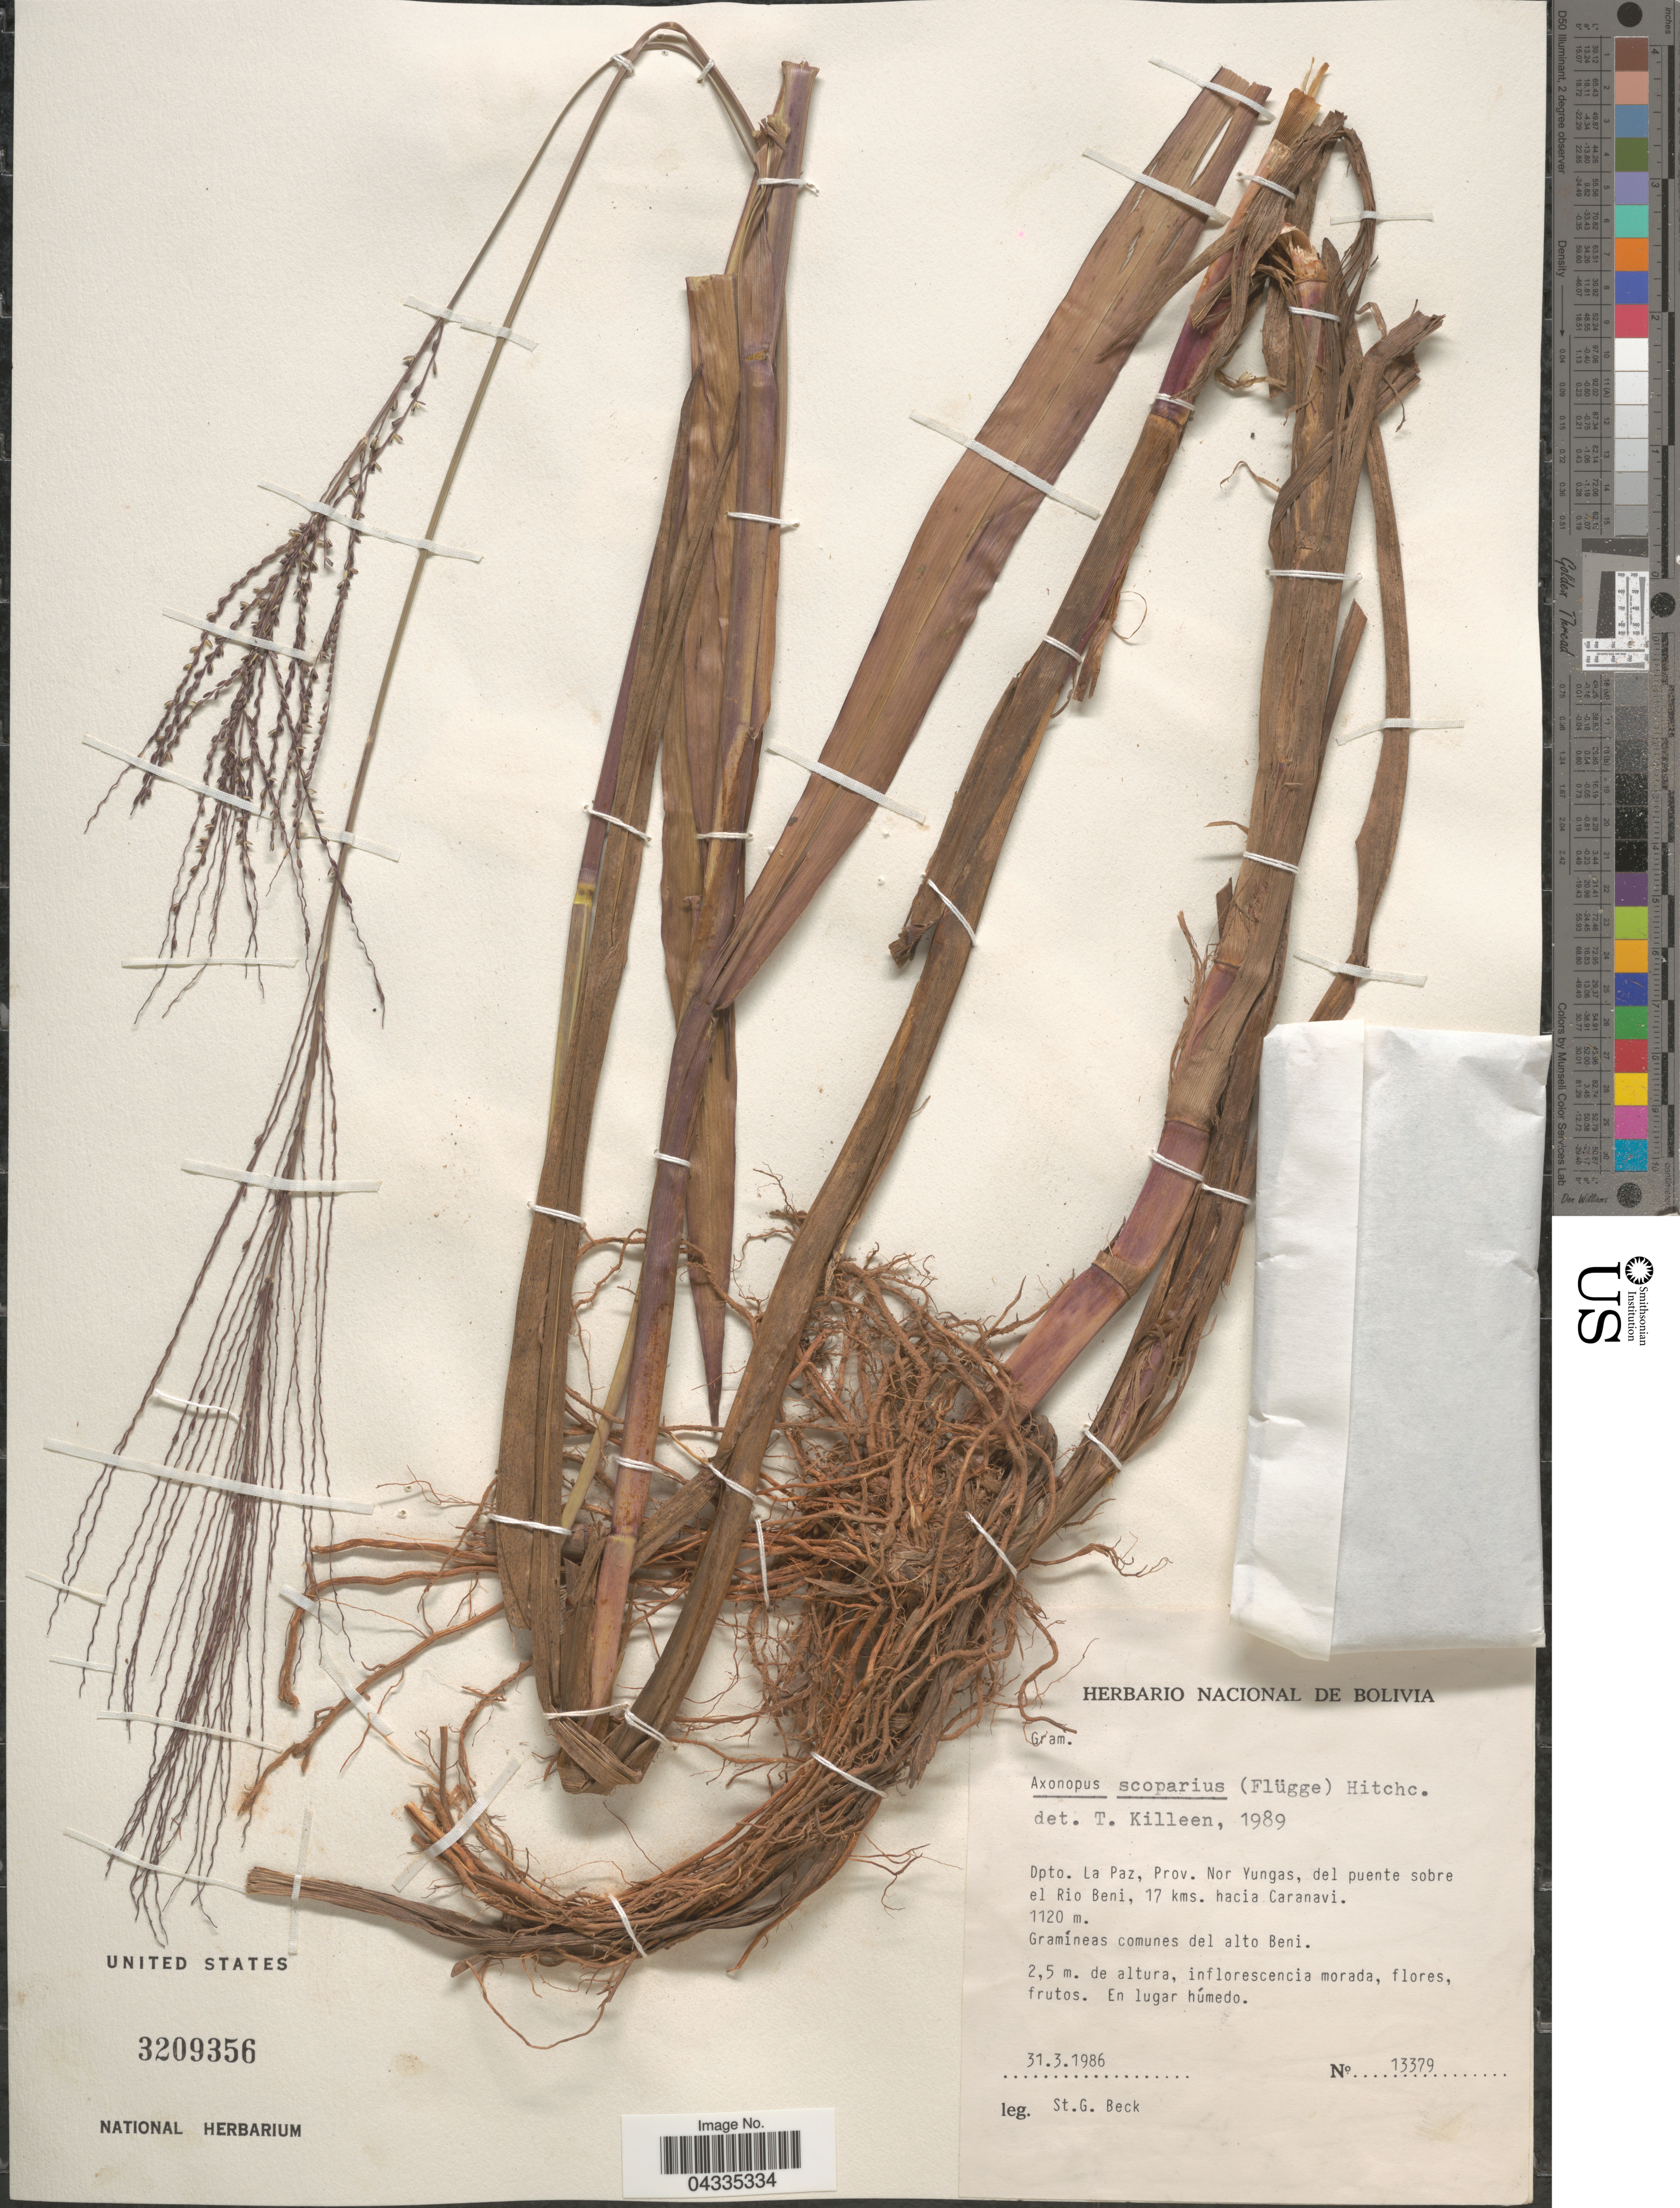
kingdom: Plantae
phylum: Tracheophyta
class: Liliopsida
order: Poales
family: Poaceae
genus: Axonopus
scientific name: Axonopus scoparius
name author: (Flüggé) Kuhlm.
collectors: S. G. Beck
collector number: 13379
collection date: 1986-03-31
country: Bolivia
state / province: La Paz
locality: Dpto. La Paz, Prov. Nor Yungas, del puente sobre el Rio Beni, 17 kms. hacia Caranavi. Gramíneas comunes del alto Beni.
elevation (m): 1120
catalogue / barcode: US 3209356